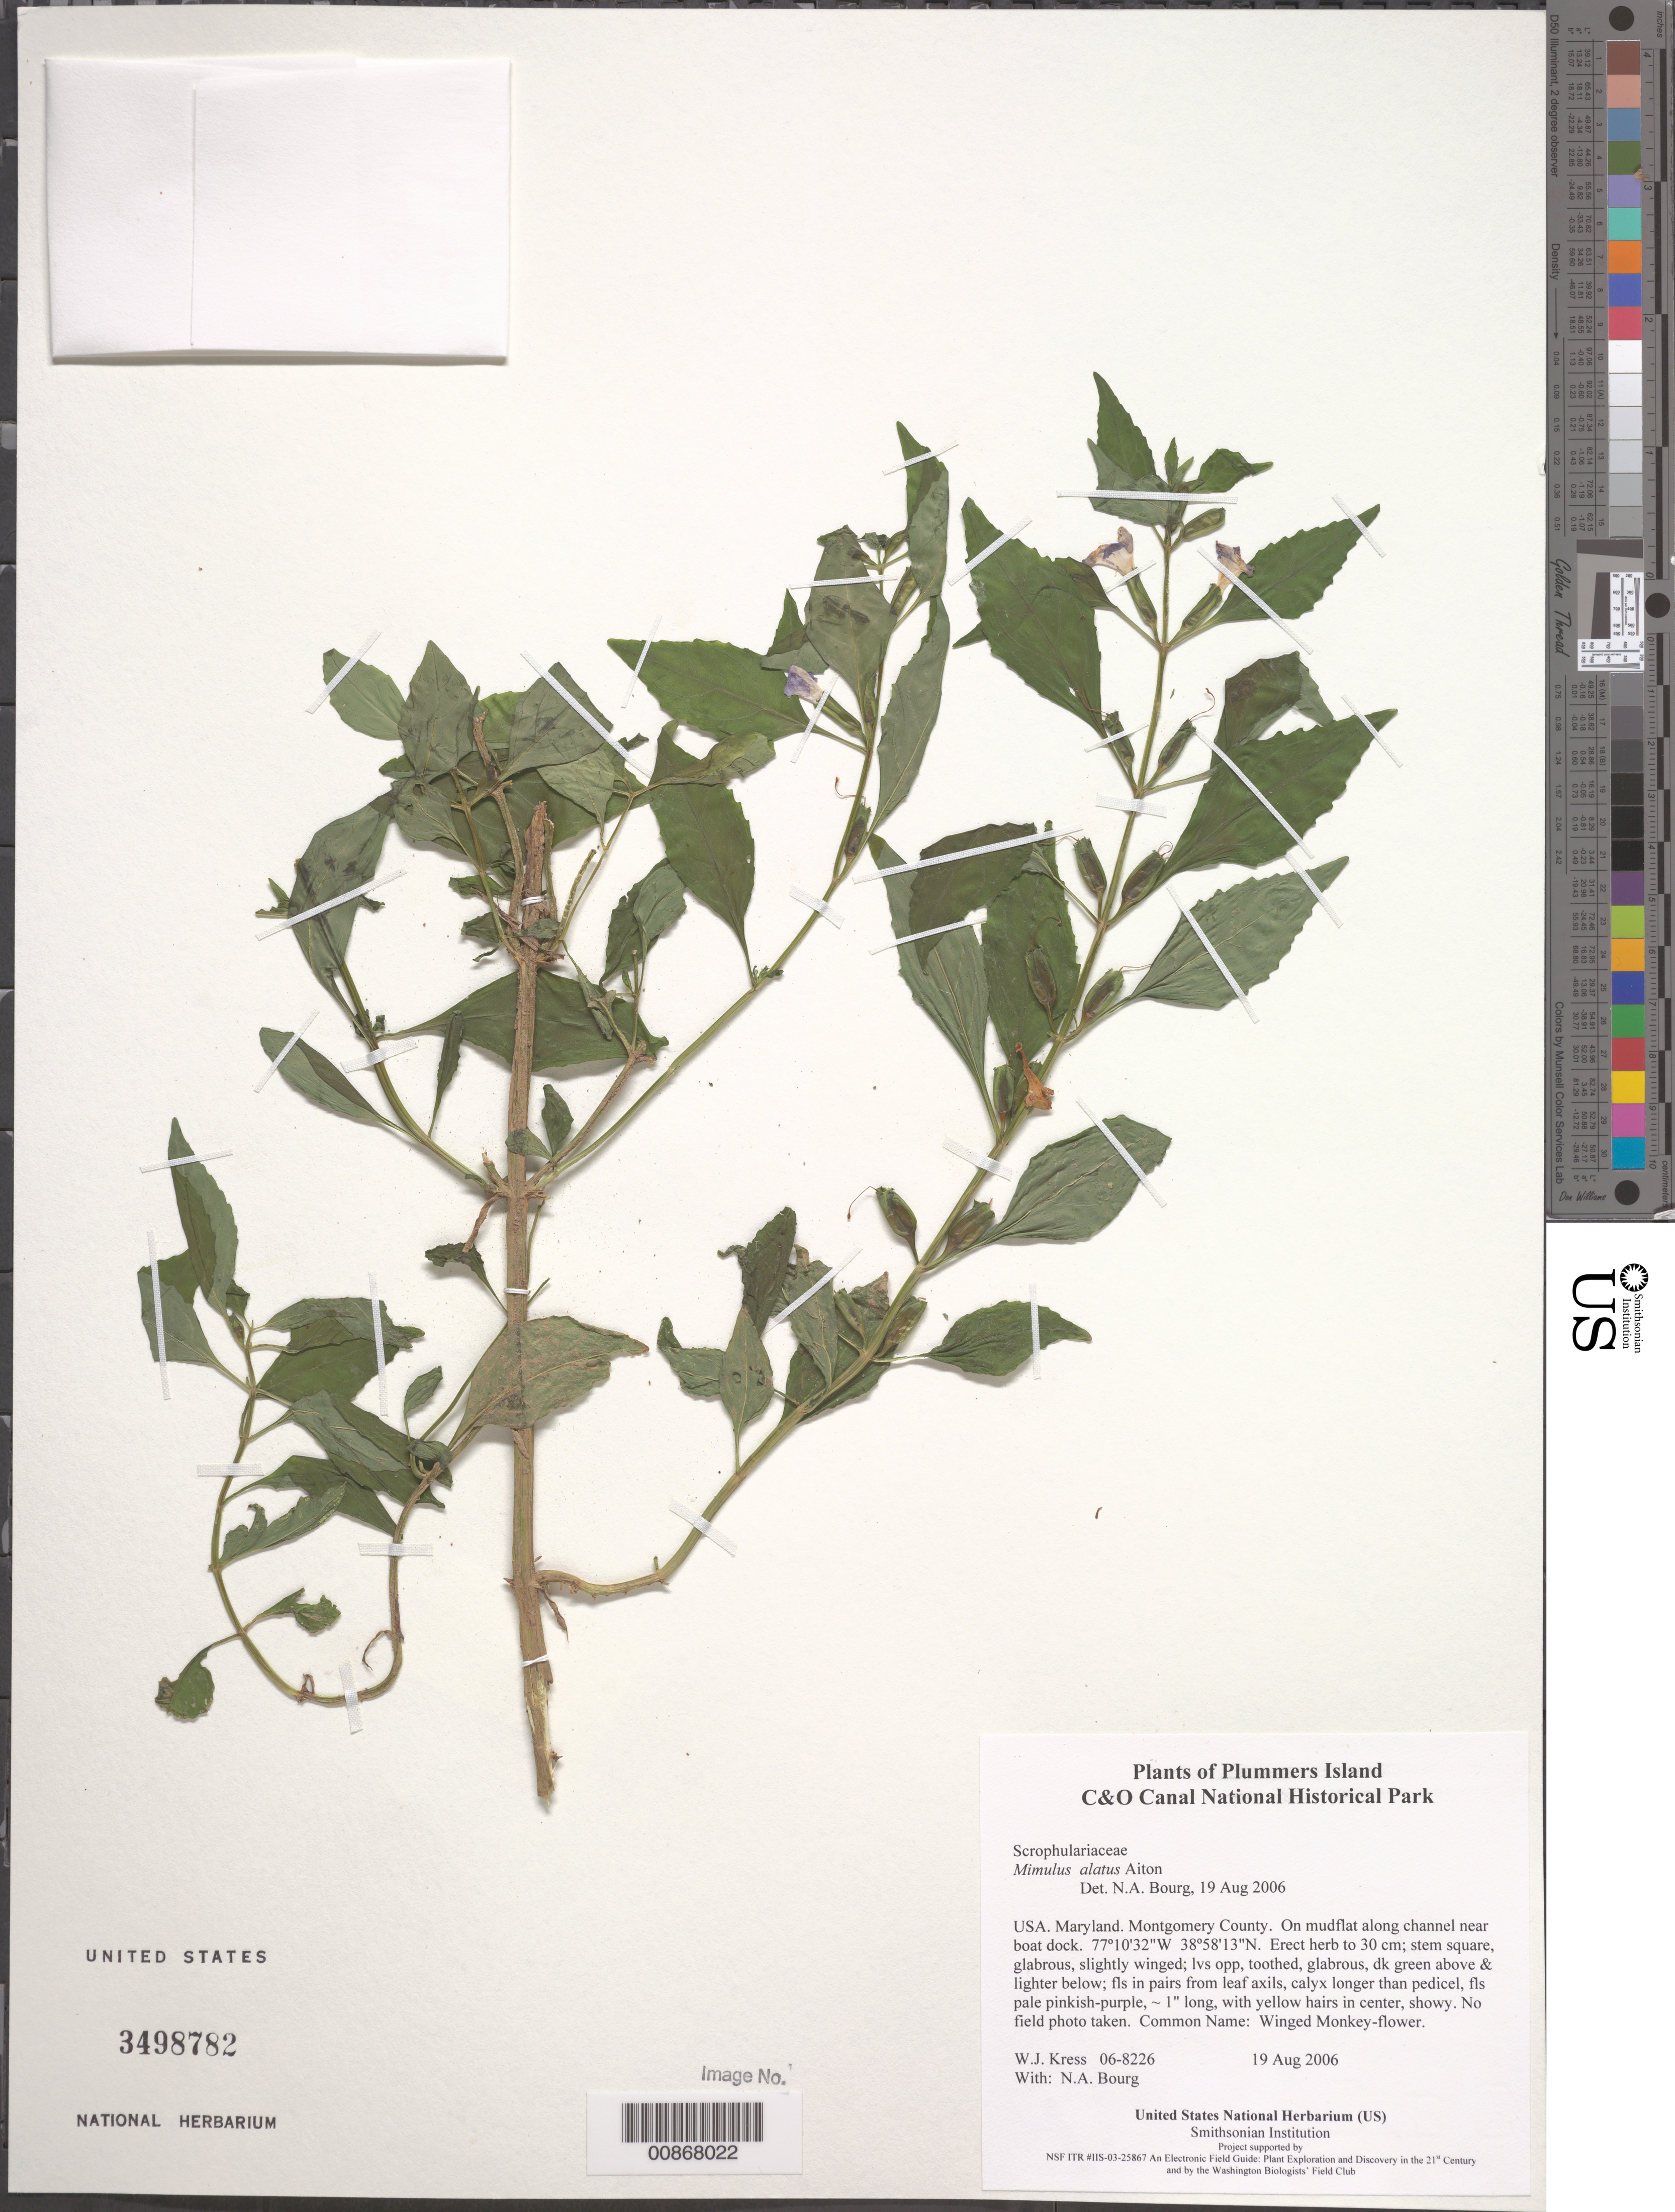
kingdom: Plantae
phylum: Tracheophyta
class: Magnoliopsida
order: Lamiales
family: Phrymaceae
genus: Mimulus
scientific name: Mimulus alatus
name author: Aiton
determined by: Bourg, N. A.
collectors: W. J. Kress & N. A. Bourg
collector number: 06-8226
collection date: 2006-08-19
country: United States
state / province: Maryland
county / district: Montgomery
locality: Chesapeake and Ohio Canal National Historical Park, Plummers Island, on mudflat along channel near boat dock.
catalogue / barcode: US 3498782